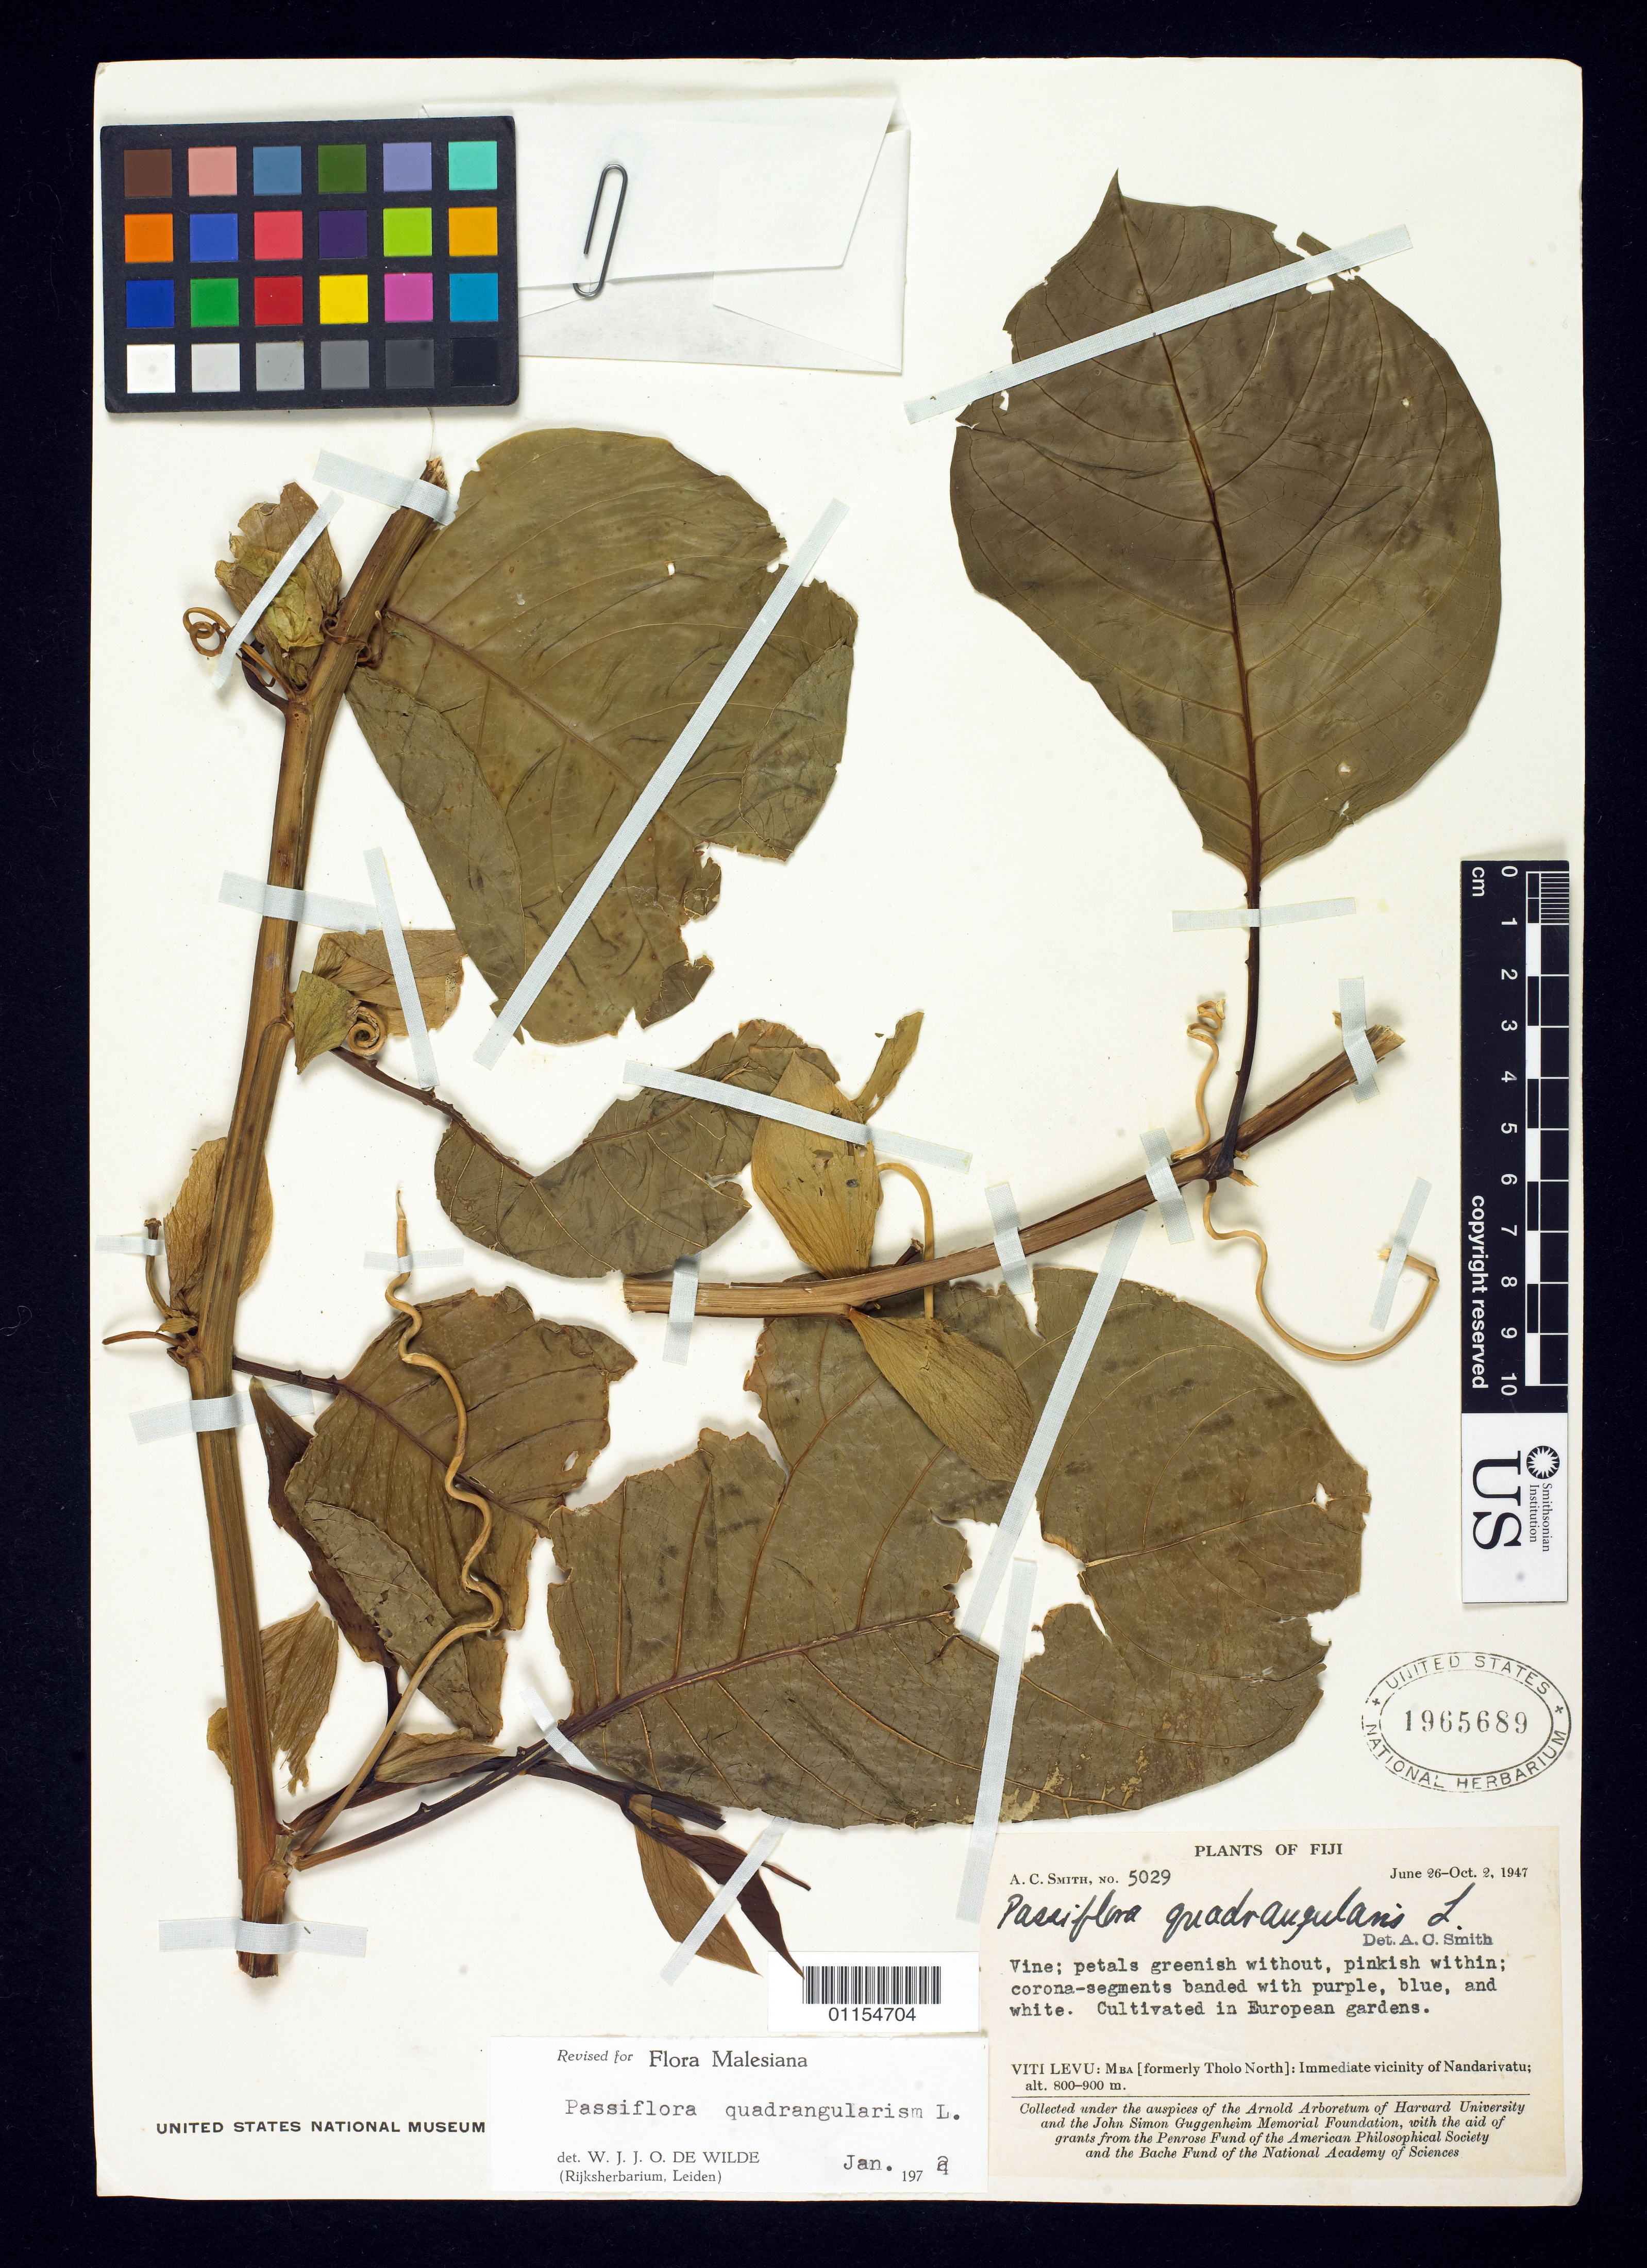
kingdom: Plantae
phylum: Tracheophyta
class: Magnoliopsida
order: Malpighiales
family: Passifloraceae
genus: Passiflora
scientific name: Passiflora quadrangularis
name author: L.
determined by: Smith, A. C.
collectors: A. C. Smith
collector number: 5029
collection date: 1947-06-26/1947-10-02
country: Fiji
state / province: Mba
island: Viti Levu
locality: Immediate vicinity of Nandarivatu, Mba (formerly Tholo North)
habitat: Cultivated in garden.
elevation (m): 800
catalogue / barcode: US 1965689